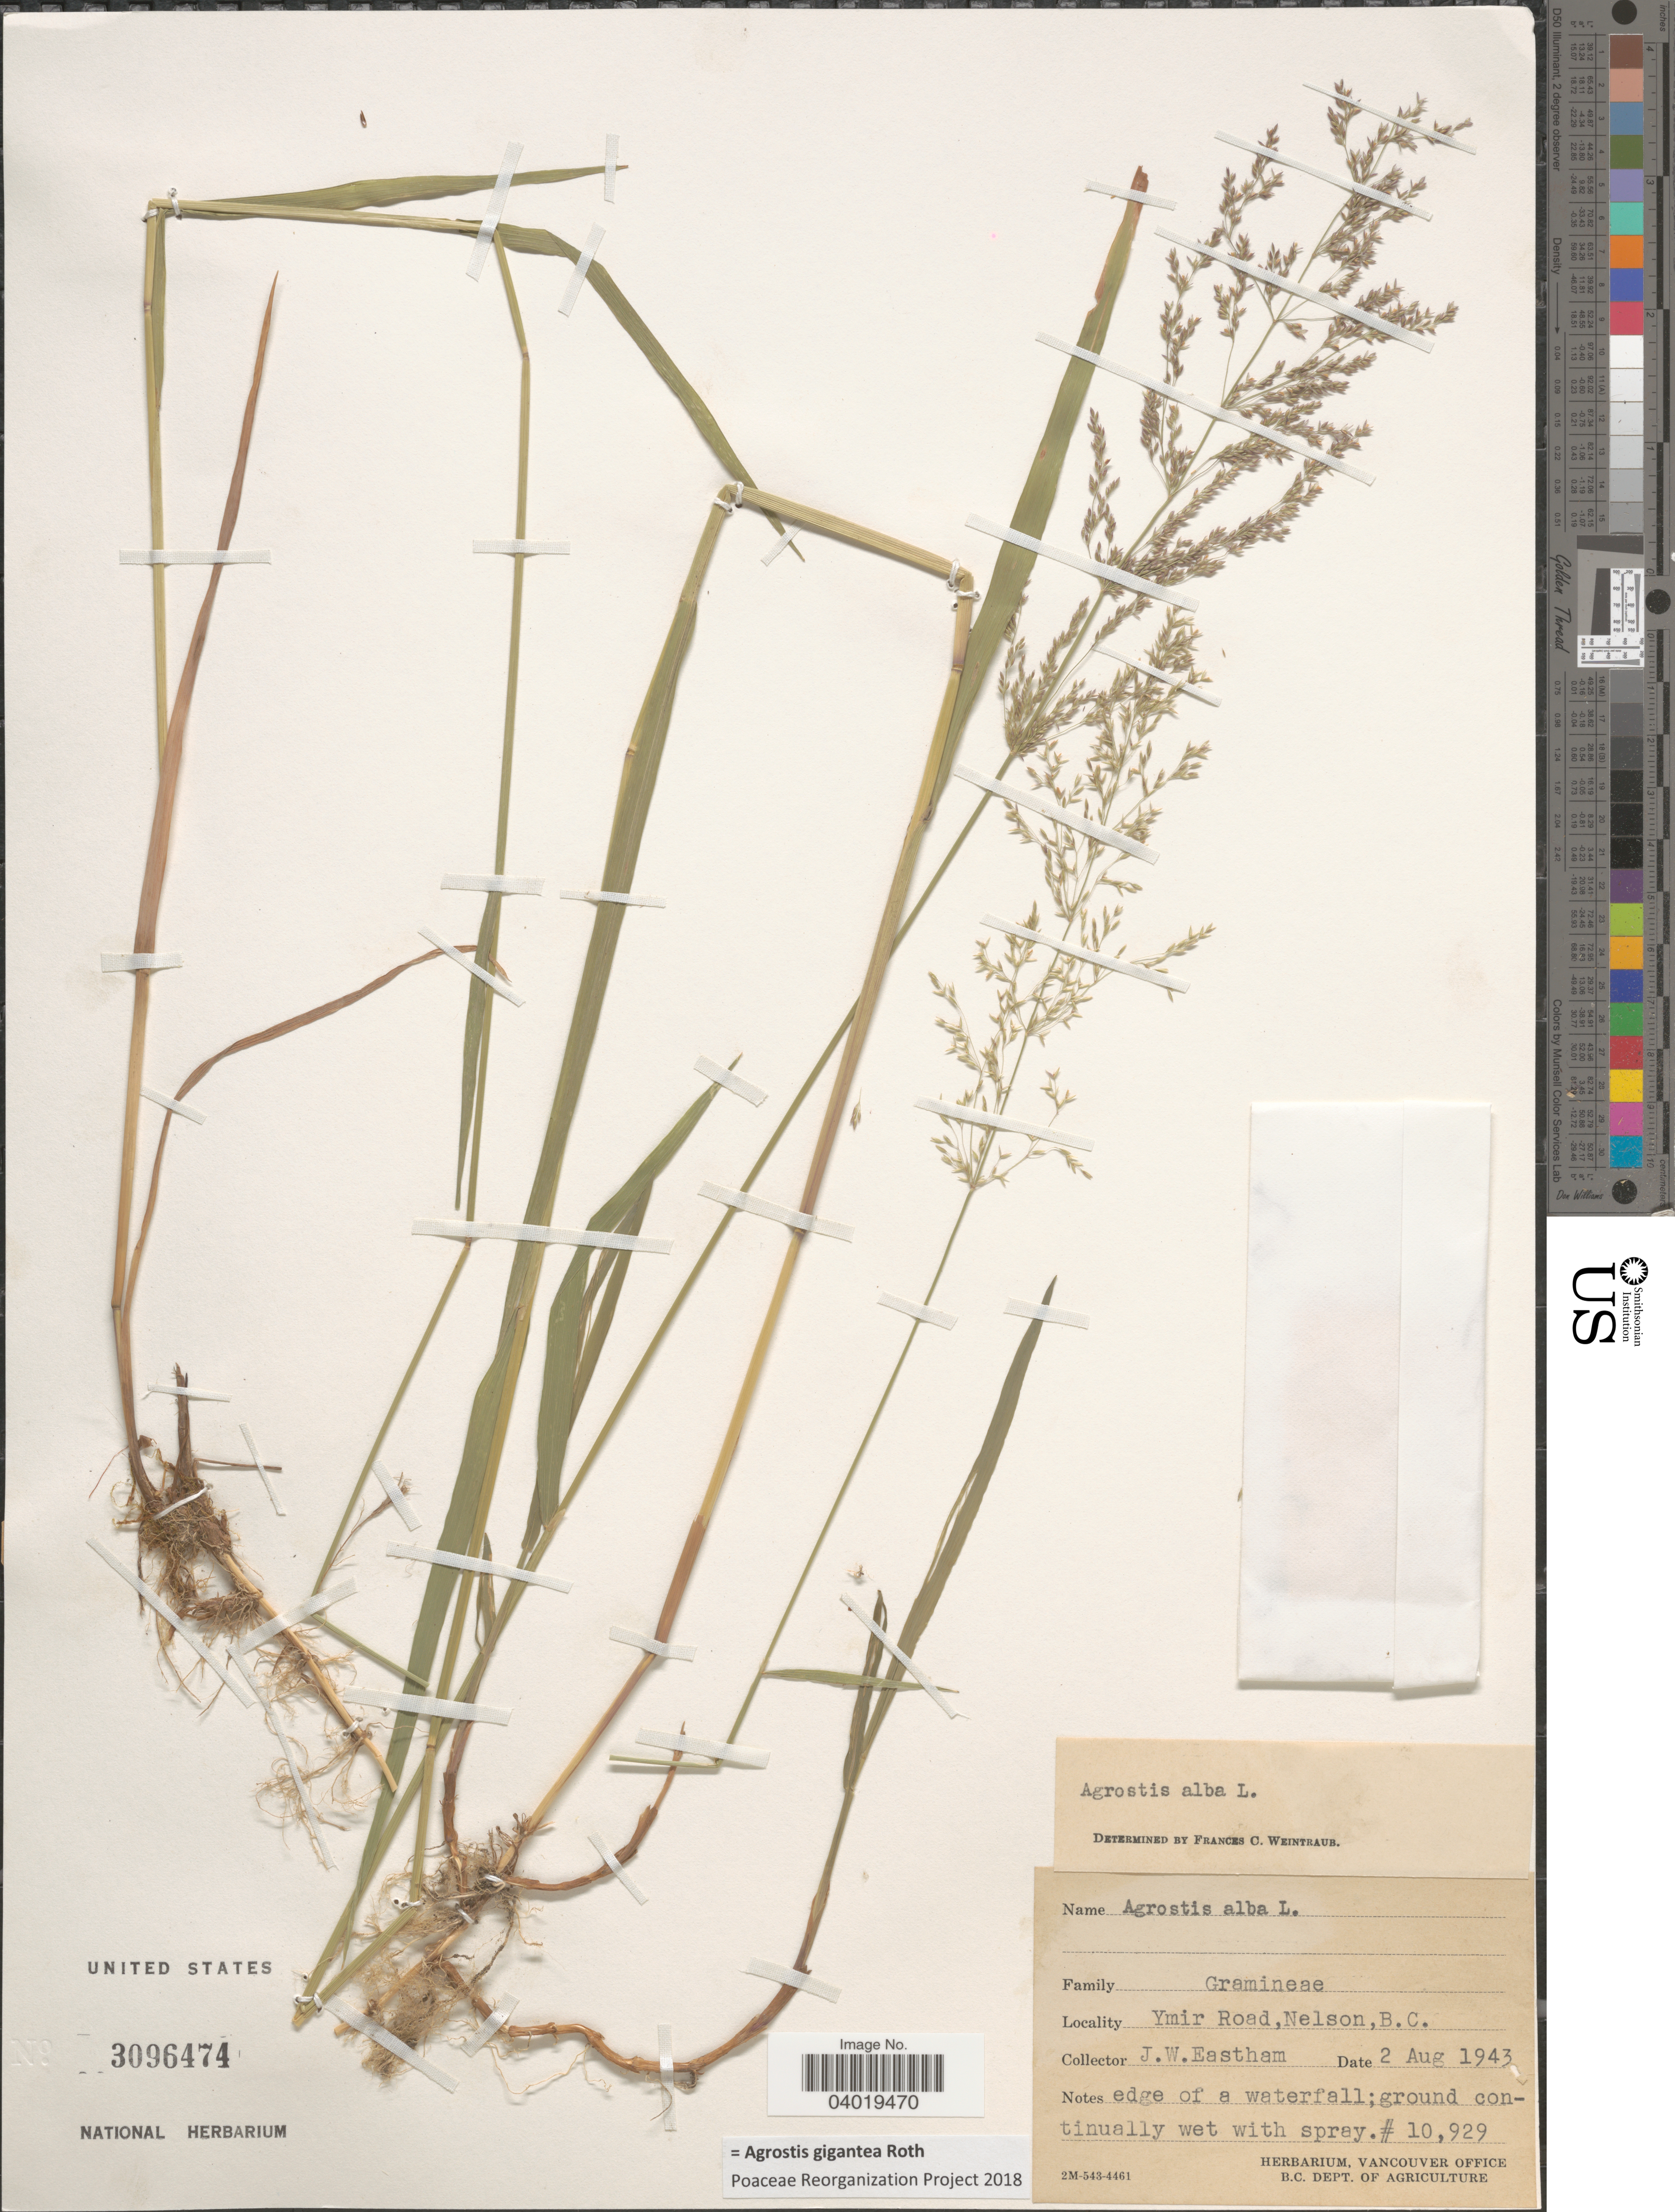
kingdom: Plantae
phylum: Tracheophyta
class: Liliopsida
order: Poales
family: Poaceae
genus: Agrostis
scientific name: Agrostis gigantea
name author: Roth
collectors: J. Eastham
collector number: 10929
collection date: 1943-08-02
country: Canada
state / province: British Columbia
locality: Ymir Road, Nelson, B.C.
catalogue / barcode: US 3096474